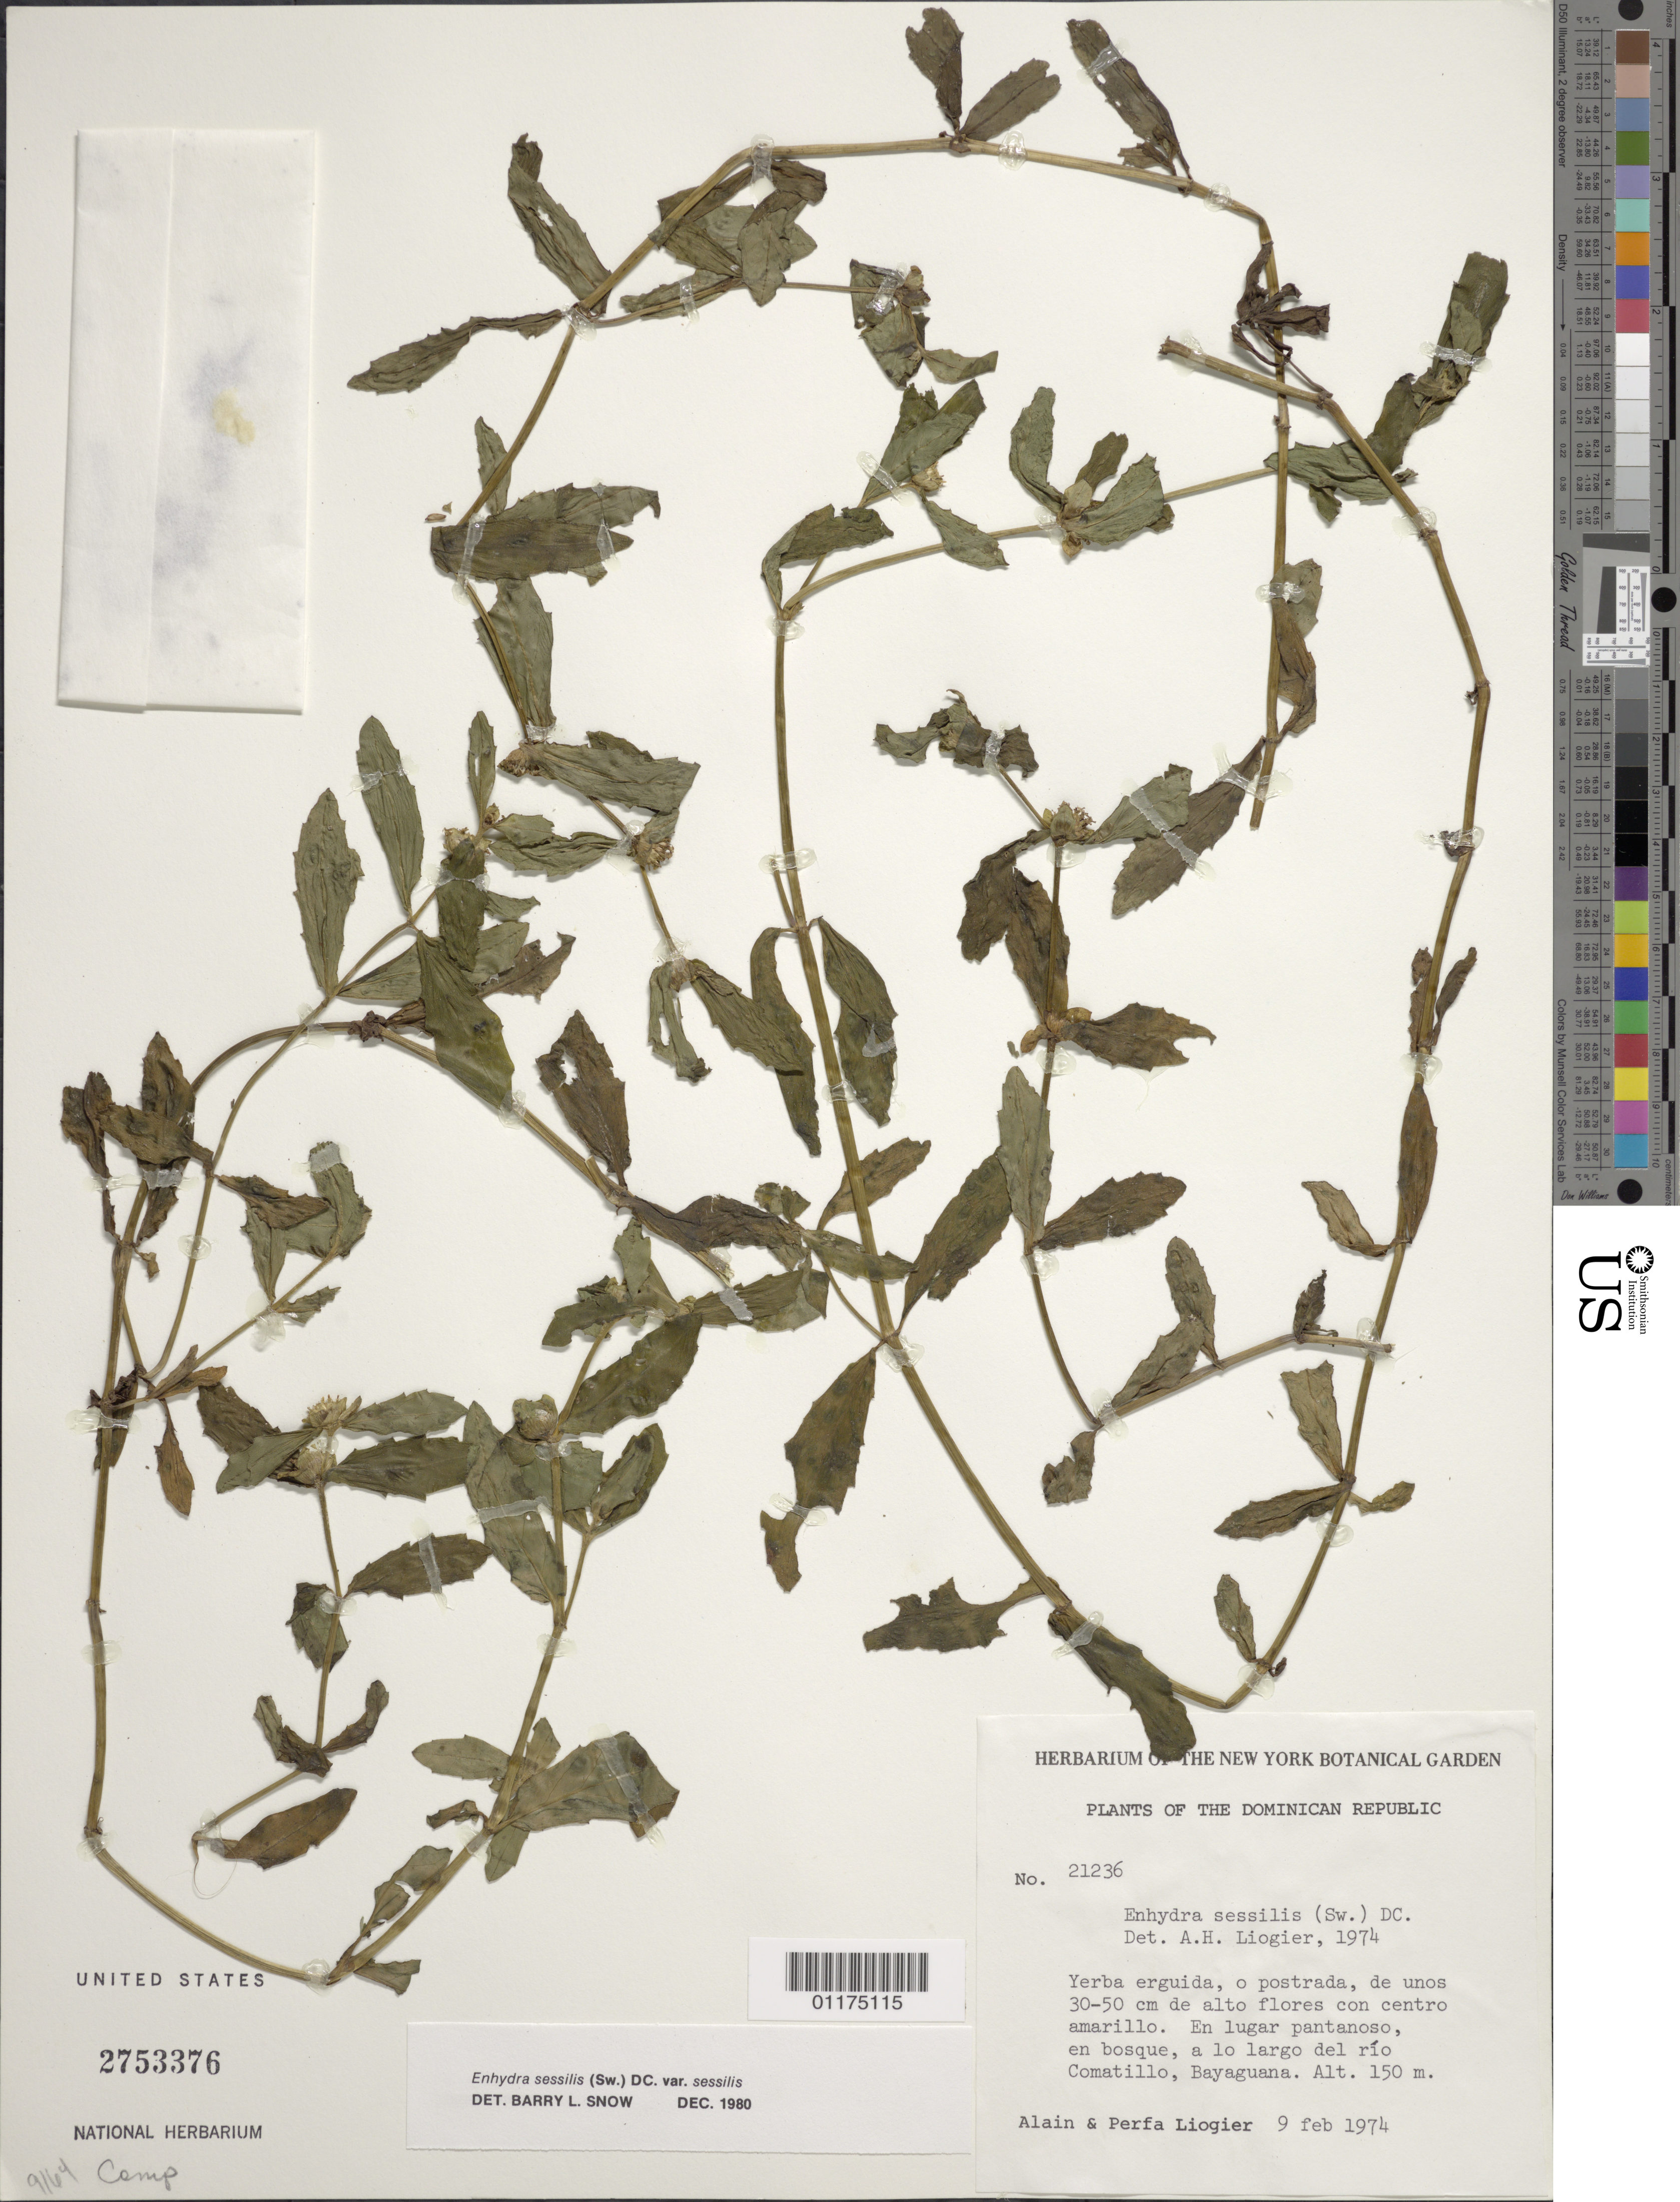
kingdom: Plantae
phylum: Tracheophyta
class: Magnoliopsida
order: Asterales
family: Asteraceae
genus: Enhydra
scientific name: Enhydra sessilis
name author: (Sw.) DC.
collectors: A. H. Liogier & M. P. Liogier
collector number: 21236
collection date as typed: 09 Feb 1974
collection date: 1974-02-09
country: Dominican Republic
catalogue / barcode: US 2753376